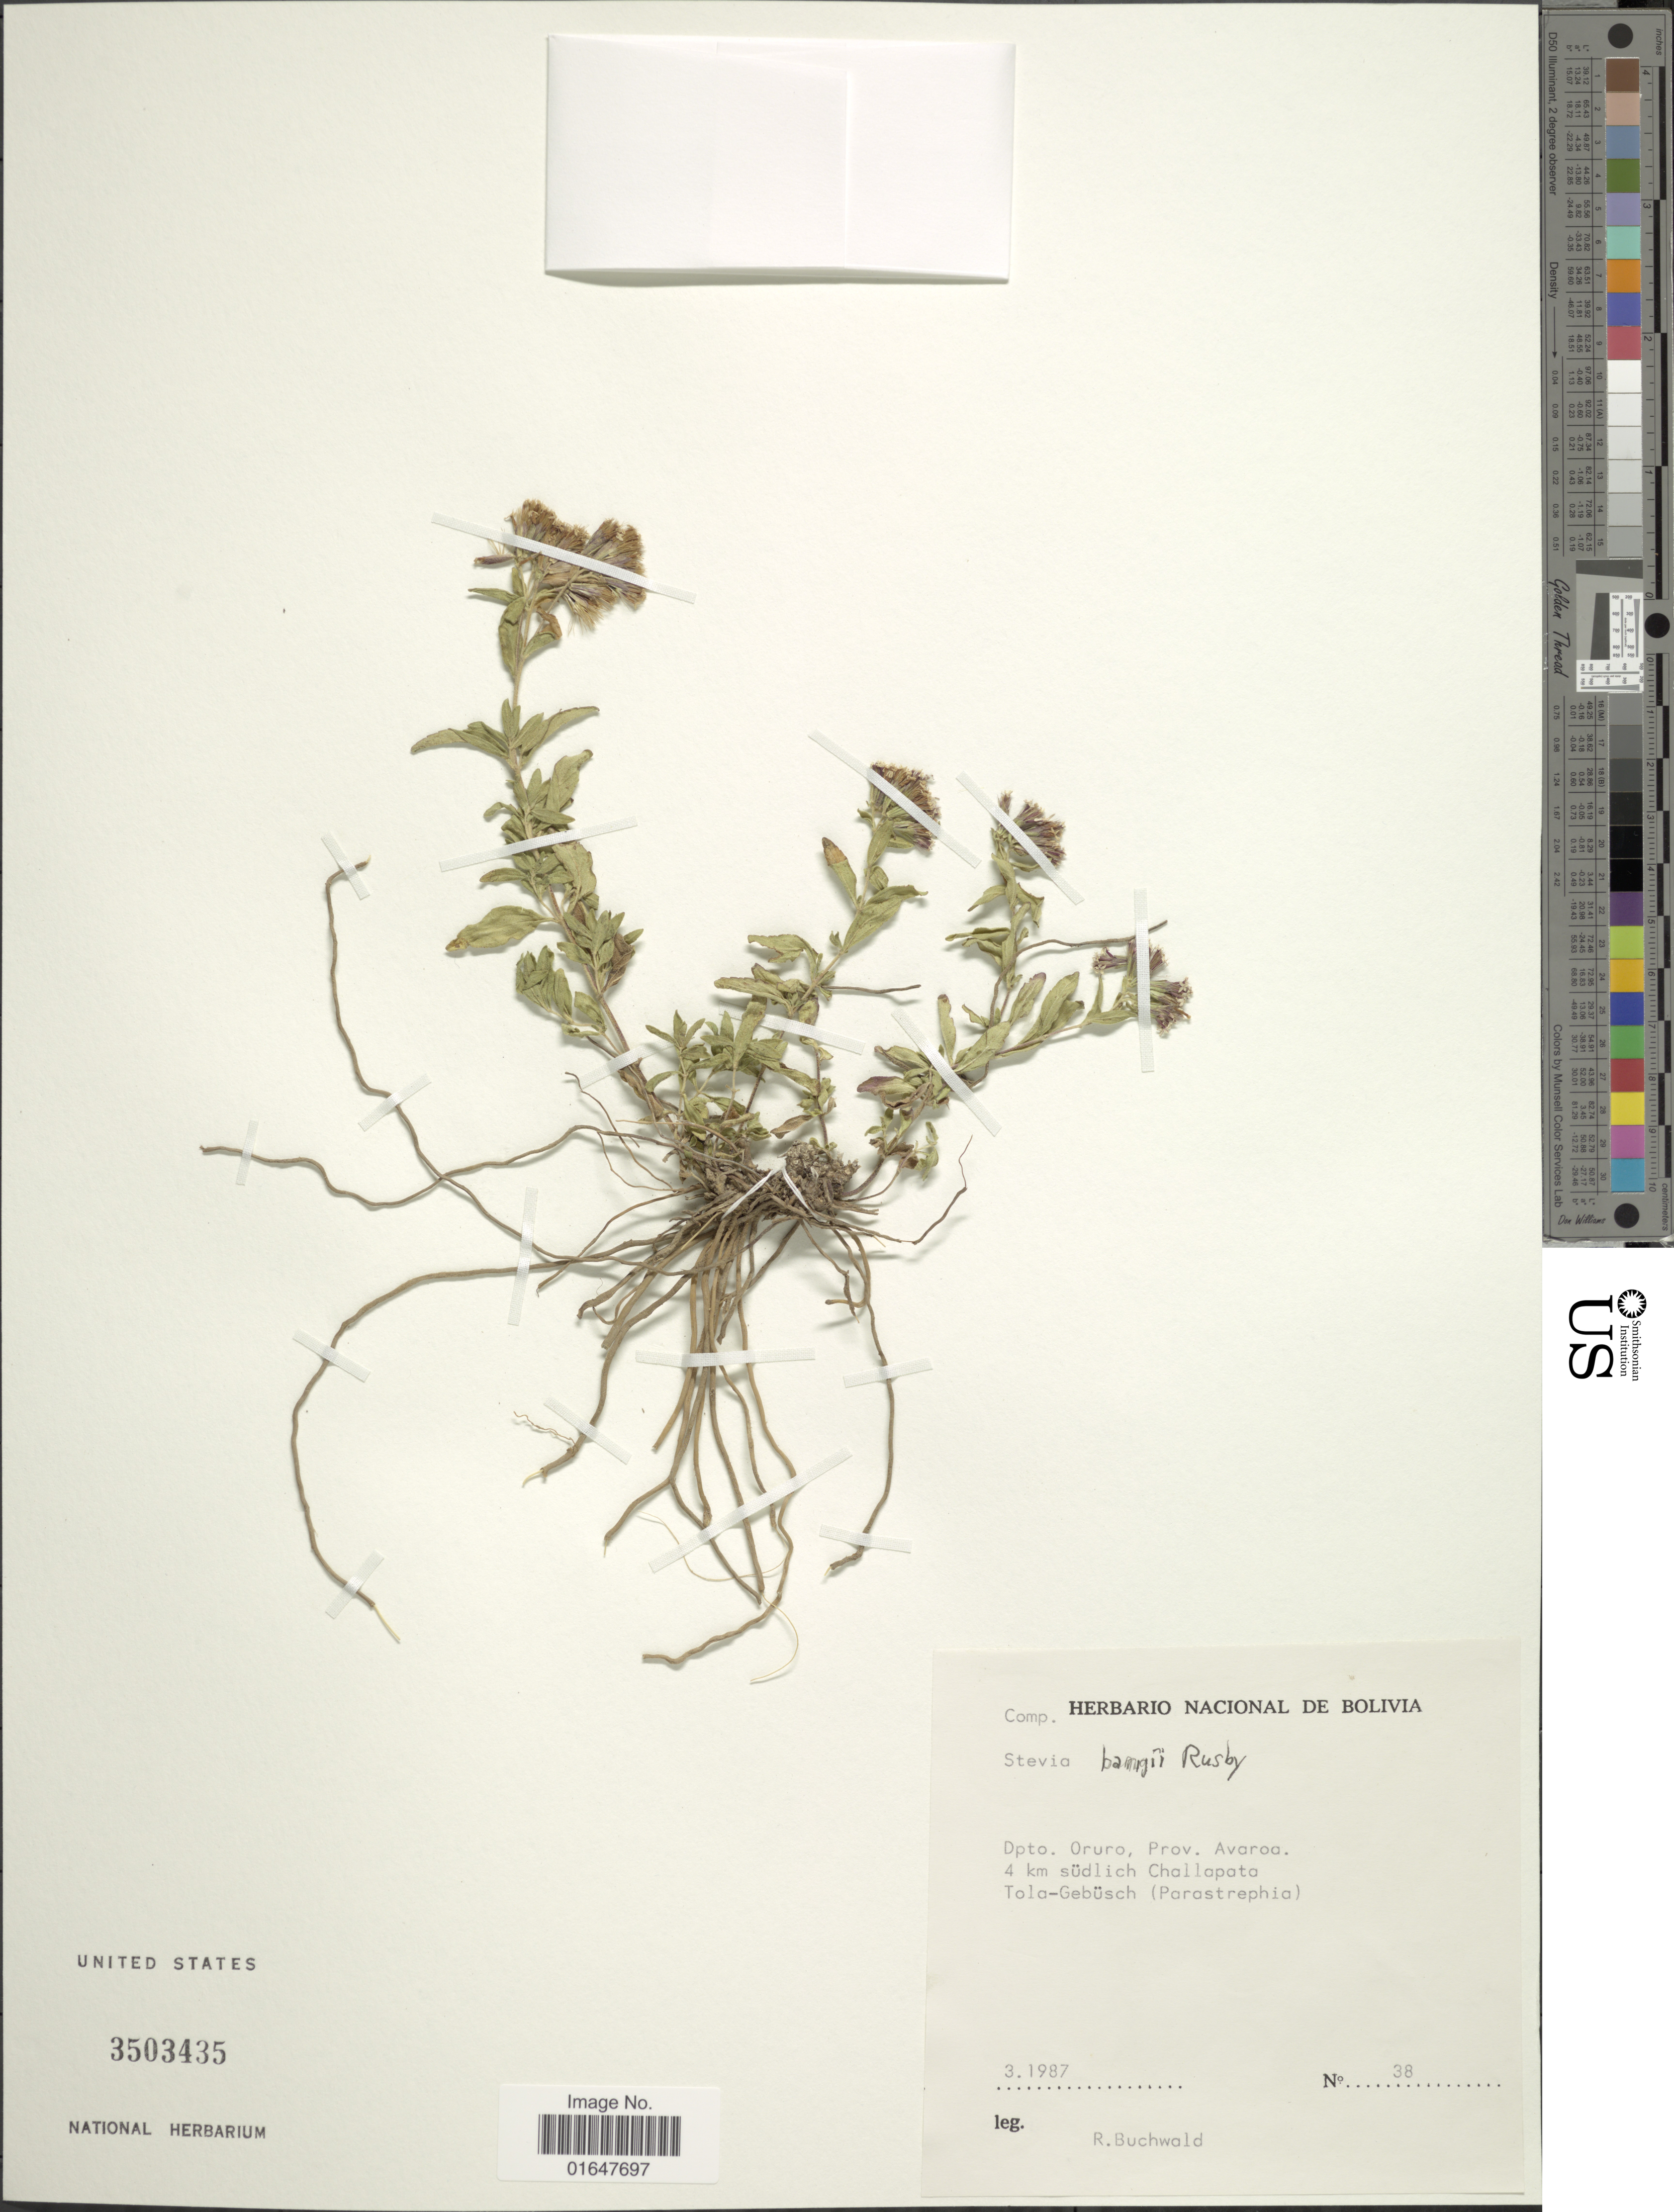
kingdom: Plantae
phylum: Tracheophyta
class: Magnoliopsida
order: Asterales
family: Asteraceae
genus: Stevia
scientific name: Stevia bangii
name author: Rusby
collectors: R. Buchwald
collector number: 38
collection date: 1987-03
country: Bolivia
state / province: Oruro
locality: Prov. Avaroa, 4 km sudlich Challapata Tola-Bebusch (Parastrephia)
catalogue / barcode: US 3503435